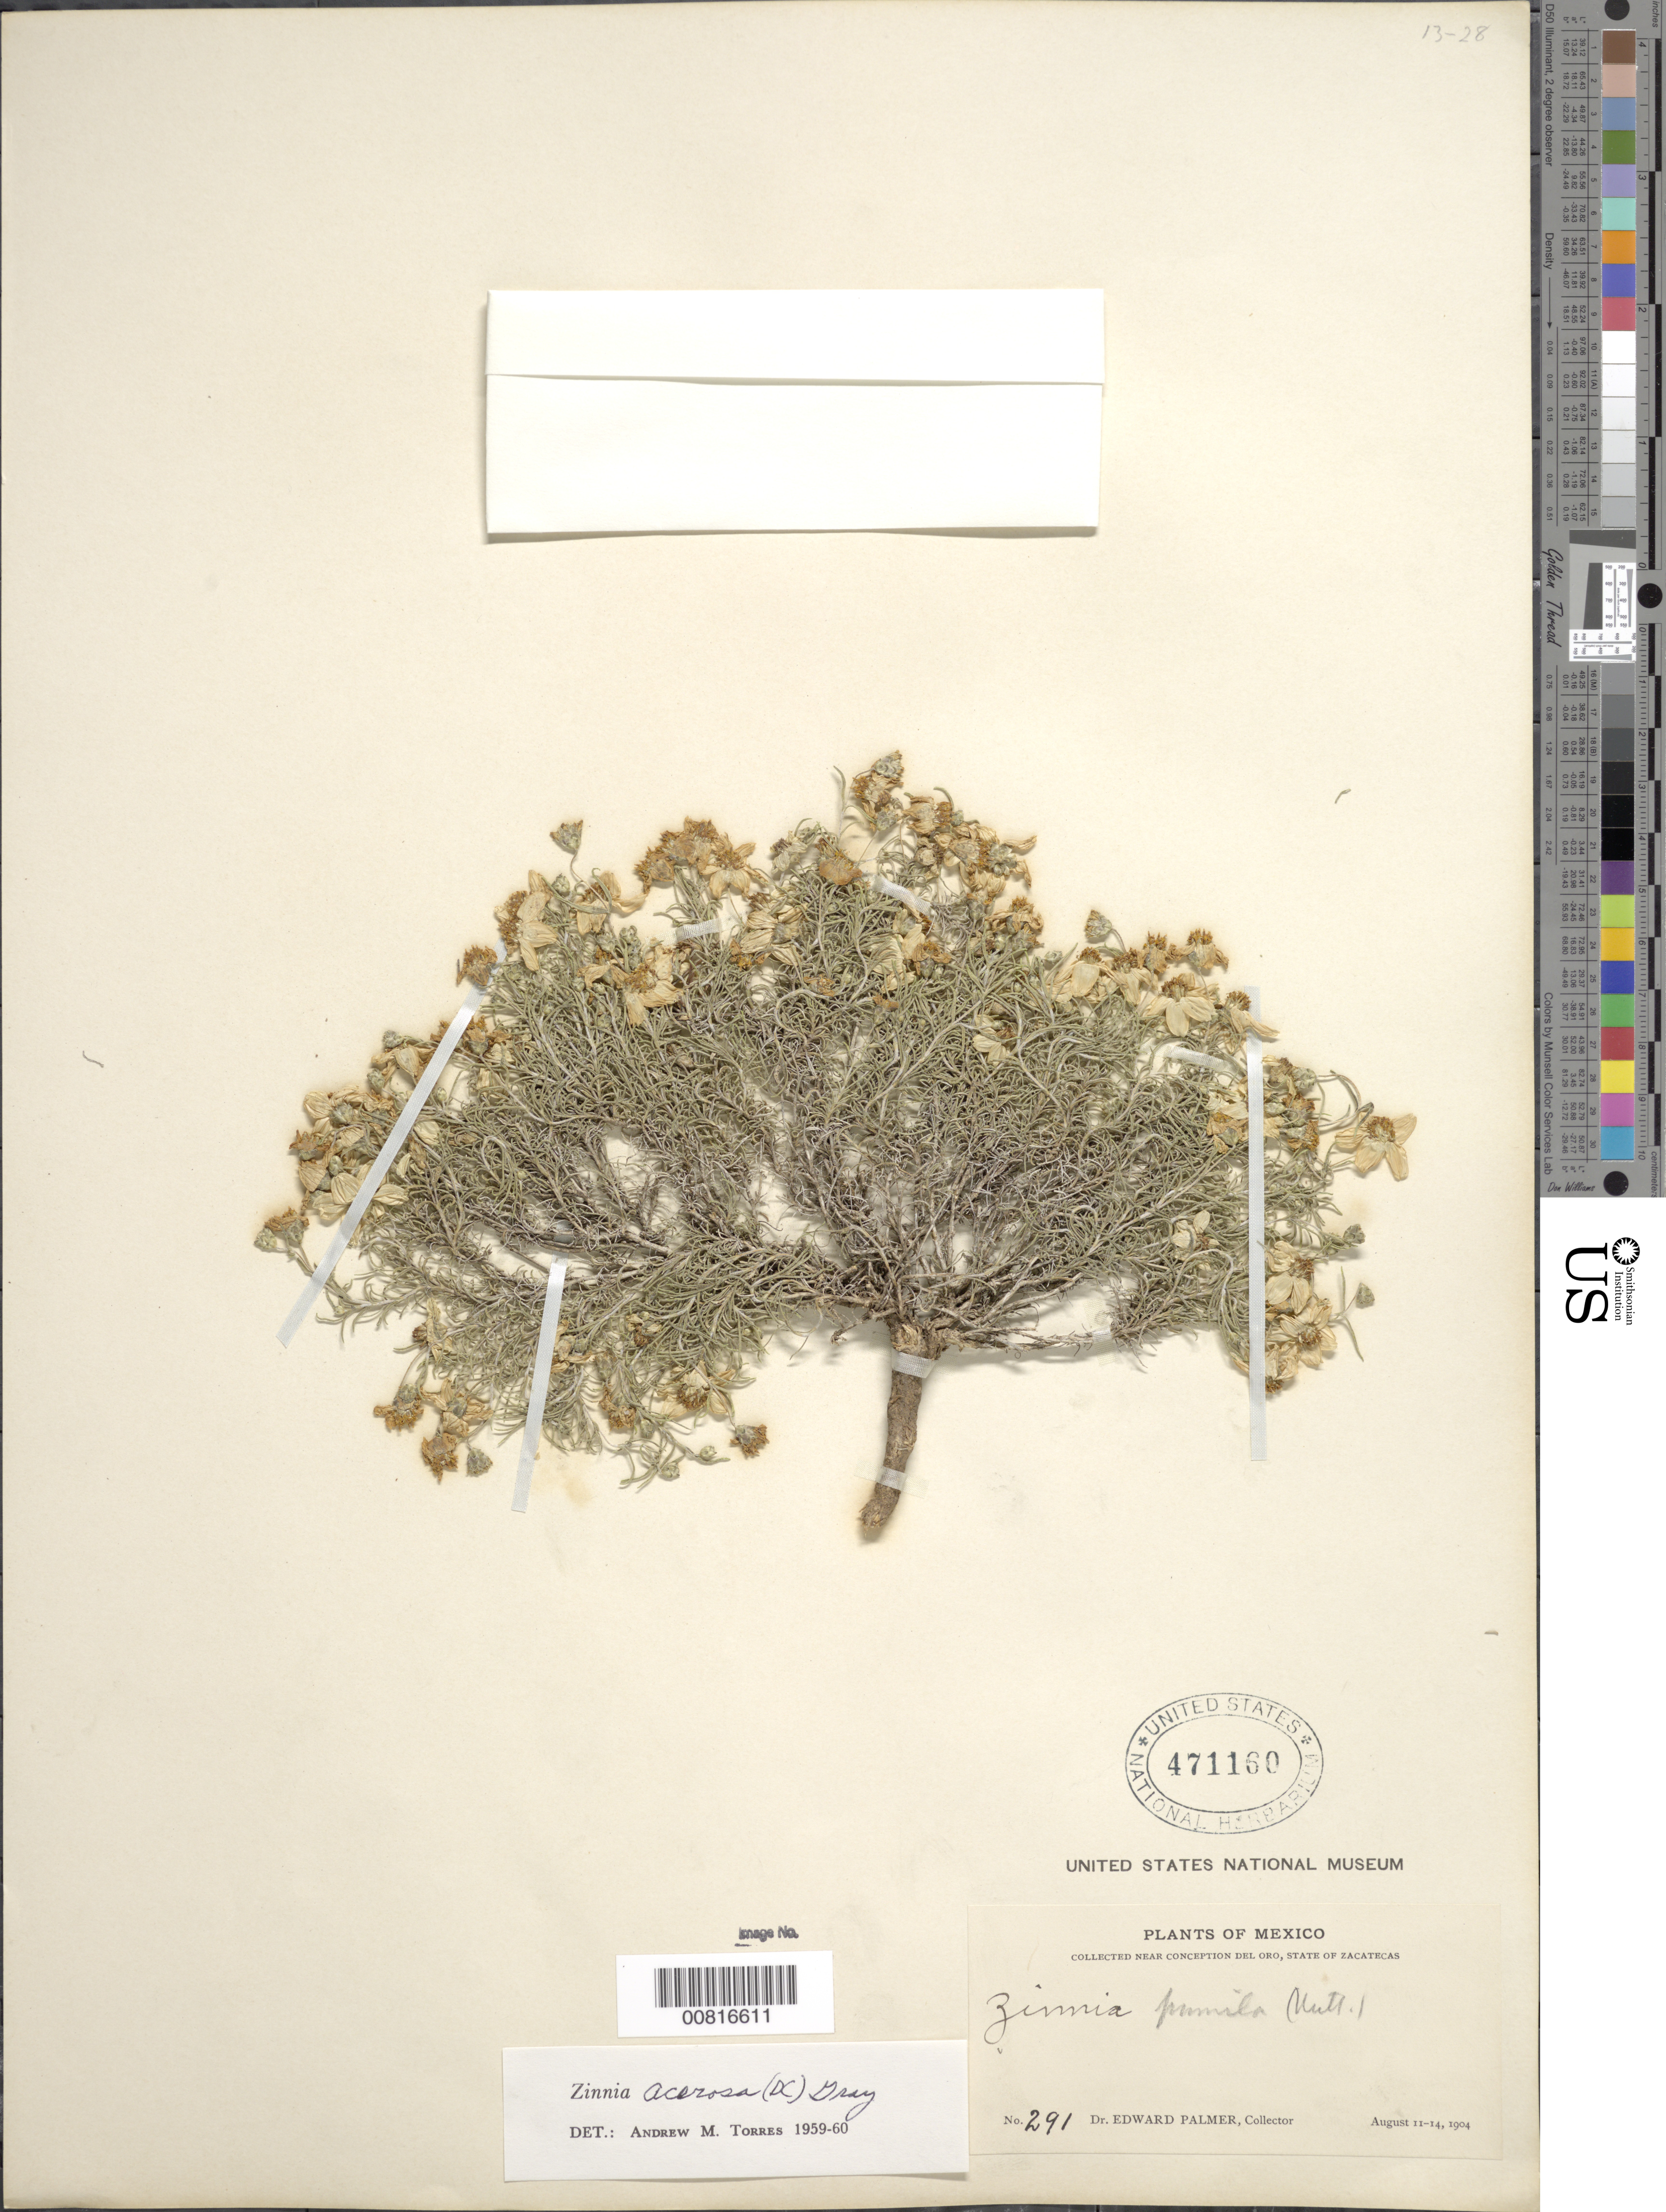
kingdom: Plantae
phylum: Tracheophyta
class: Magnoliopsida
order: Asterales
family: Asteraceae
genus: Zinnia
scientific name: Zinnia acerosa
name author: (DC.) A. Gray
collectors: E. Palmer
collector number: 291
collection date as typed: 11 Aug 1904 to 14 Aug 1904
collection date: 1904-08-11/1904-08-14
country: Mexico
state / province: Zacatecas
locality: Near Concepción del Oro, Zacatecas.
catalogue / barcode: US 471160